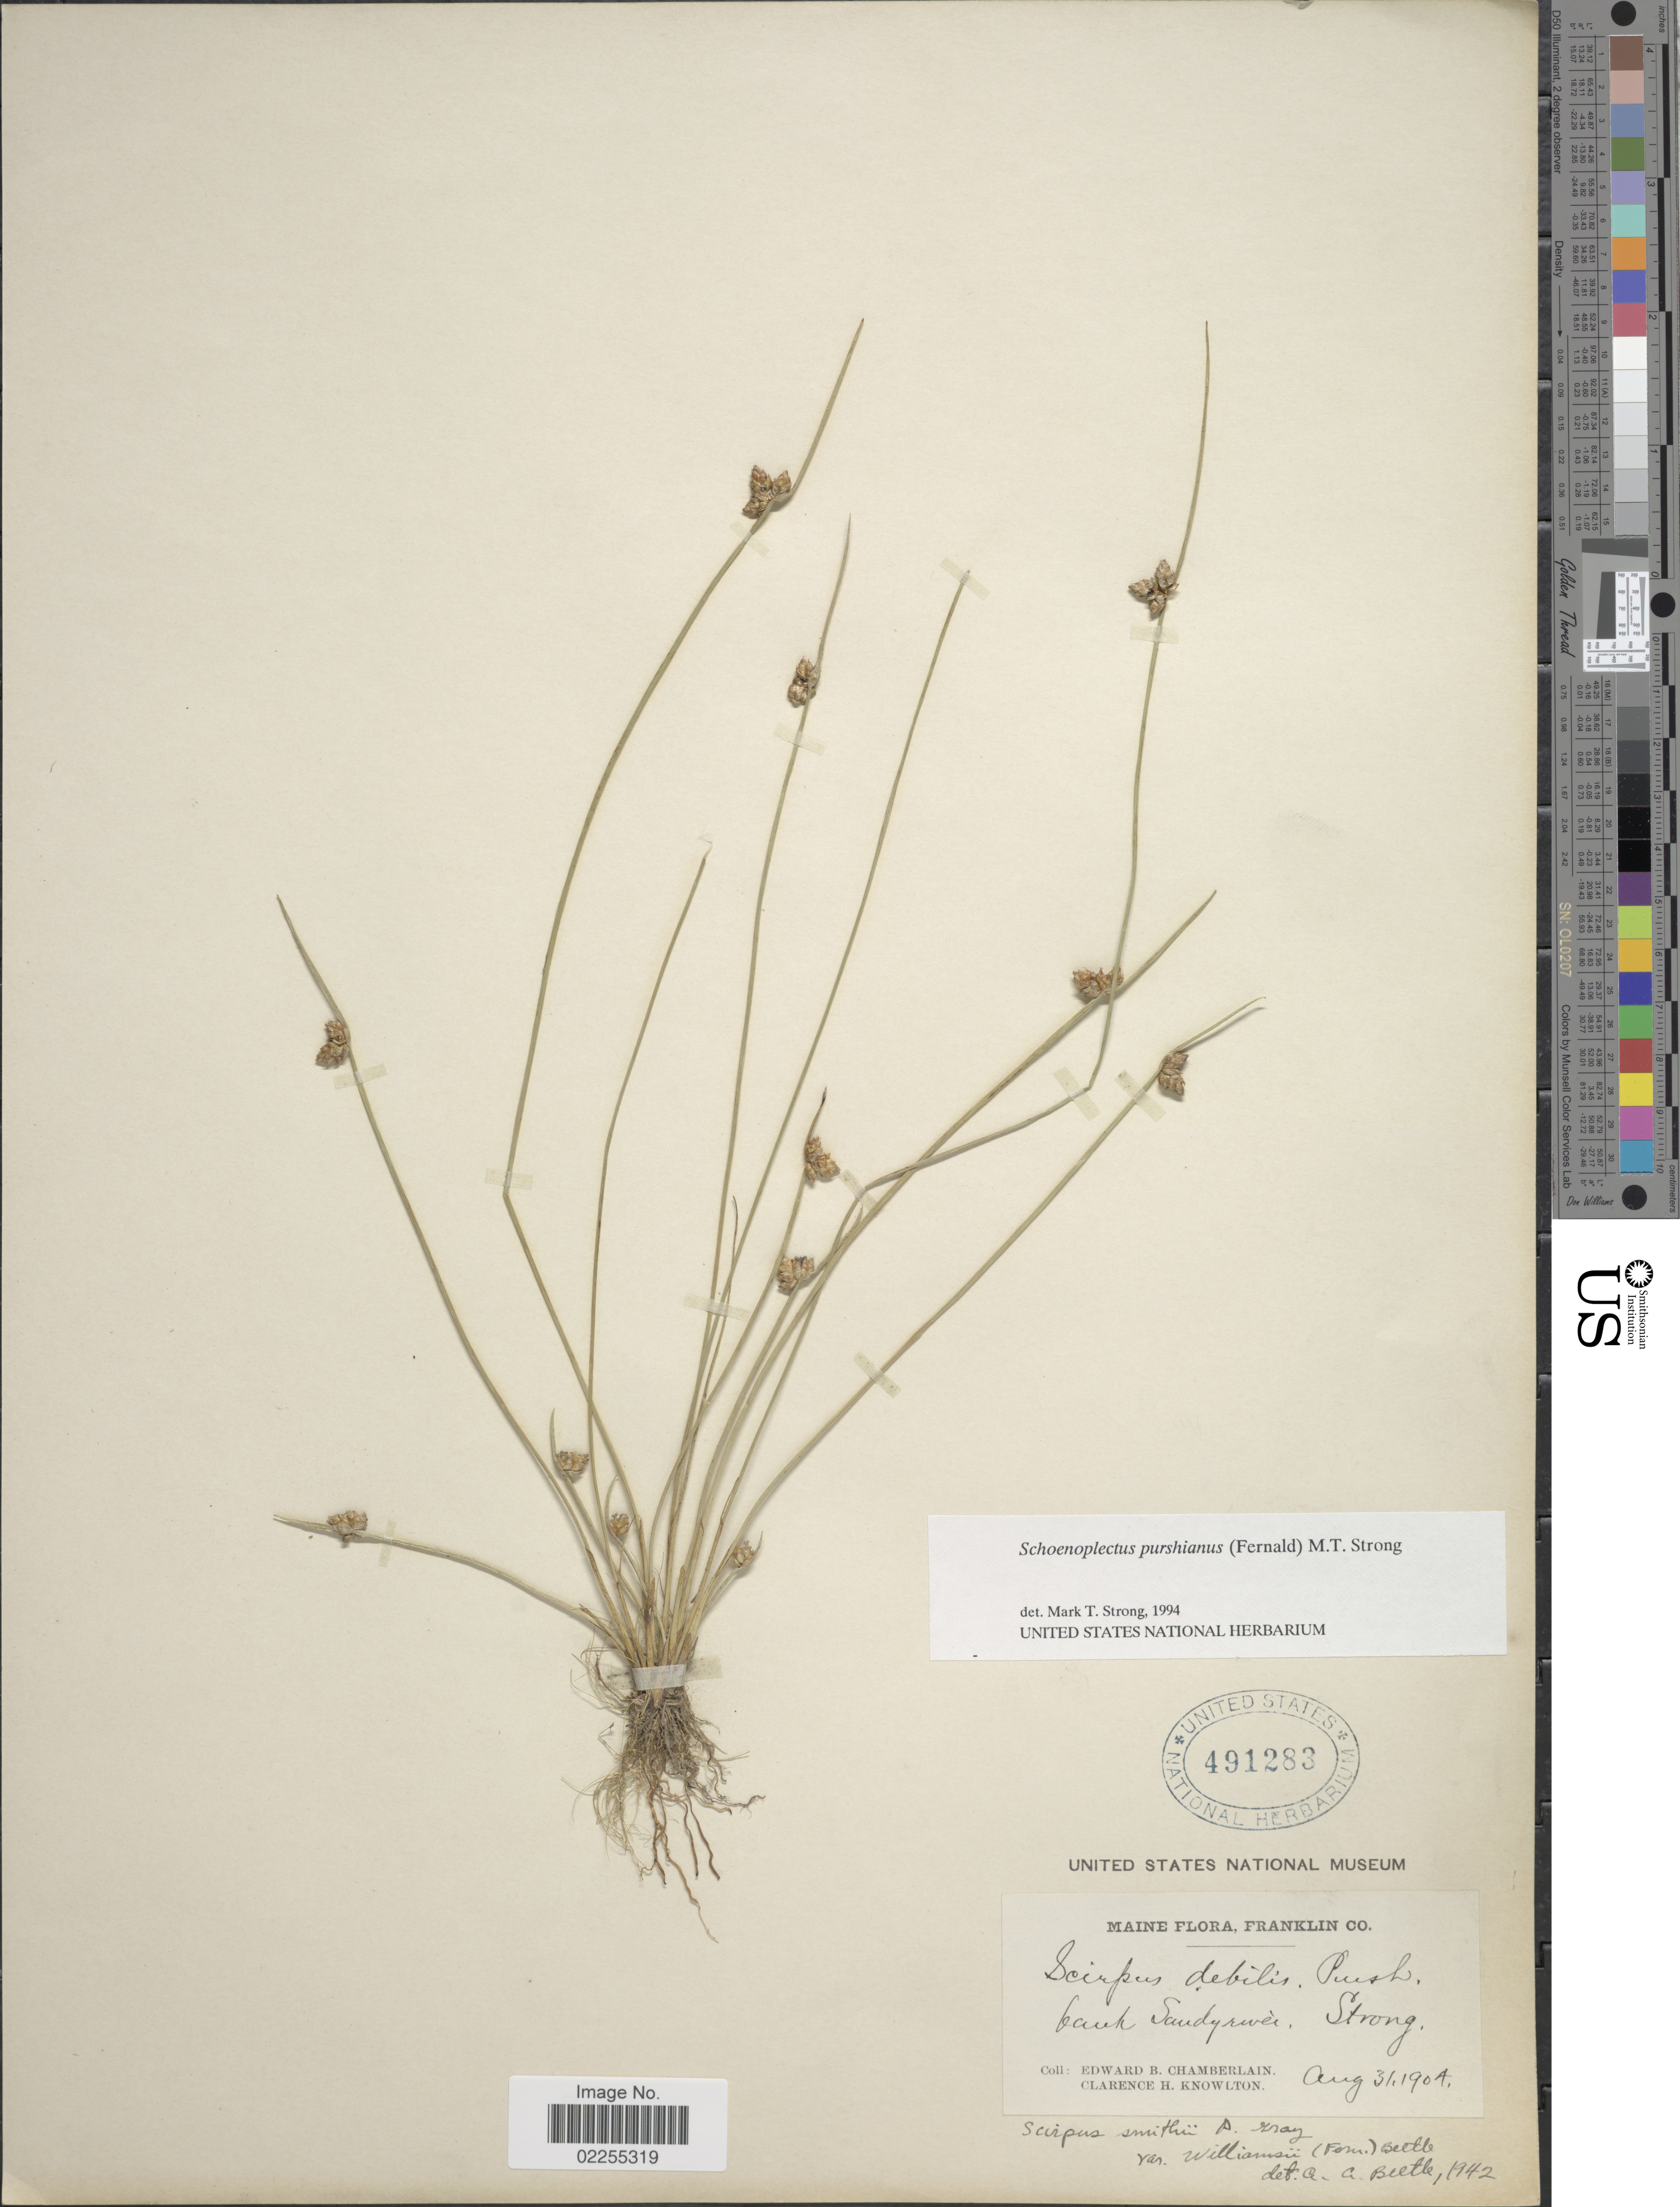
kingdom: Plantae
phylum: Tracheophyta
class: Liliopsida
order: Poales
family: Cyperaceae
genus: Schoenoplectus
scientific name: Schoenoplectus purshianus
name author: (Fernald) M.T. Strong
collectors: E. Chamberlain & C. H. Knowlton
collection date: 1904-08-31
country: United States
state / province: Maine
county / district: Franklin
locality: Bank Sandy river. Strong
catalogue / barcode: US 491283